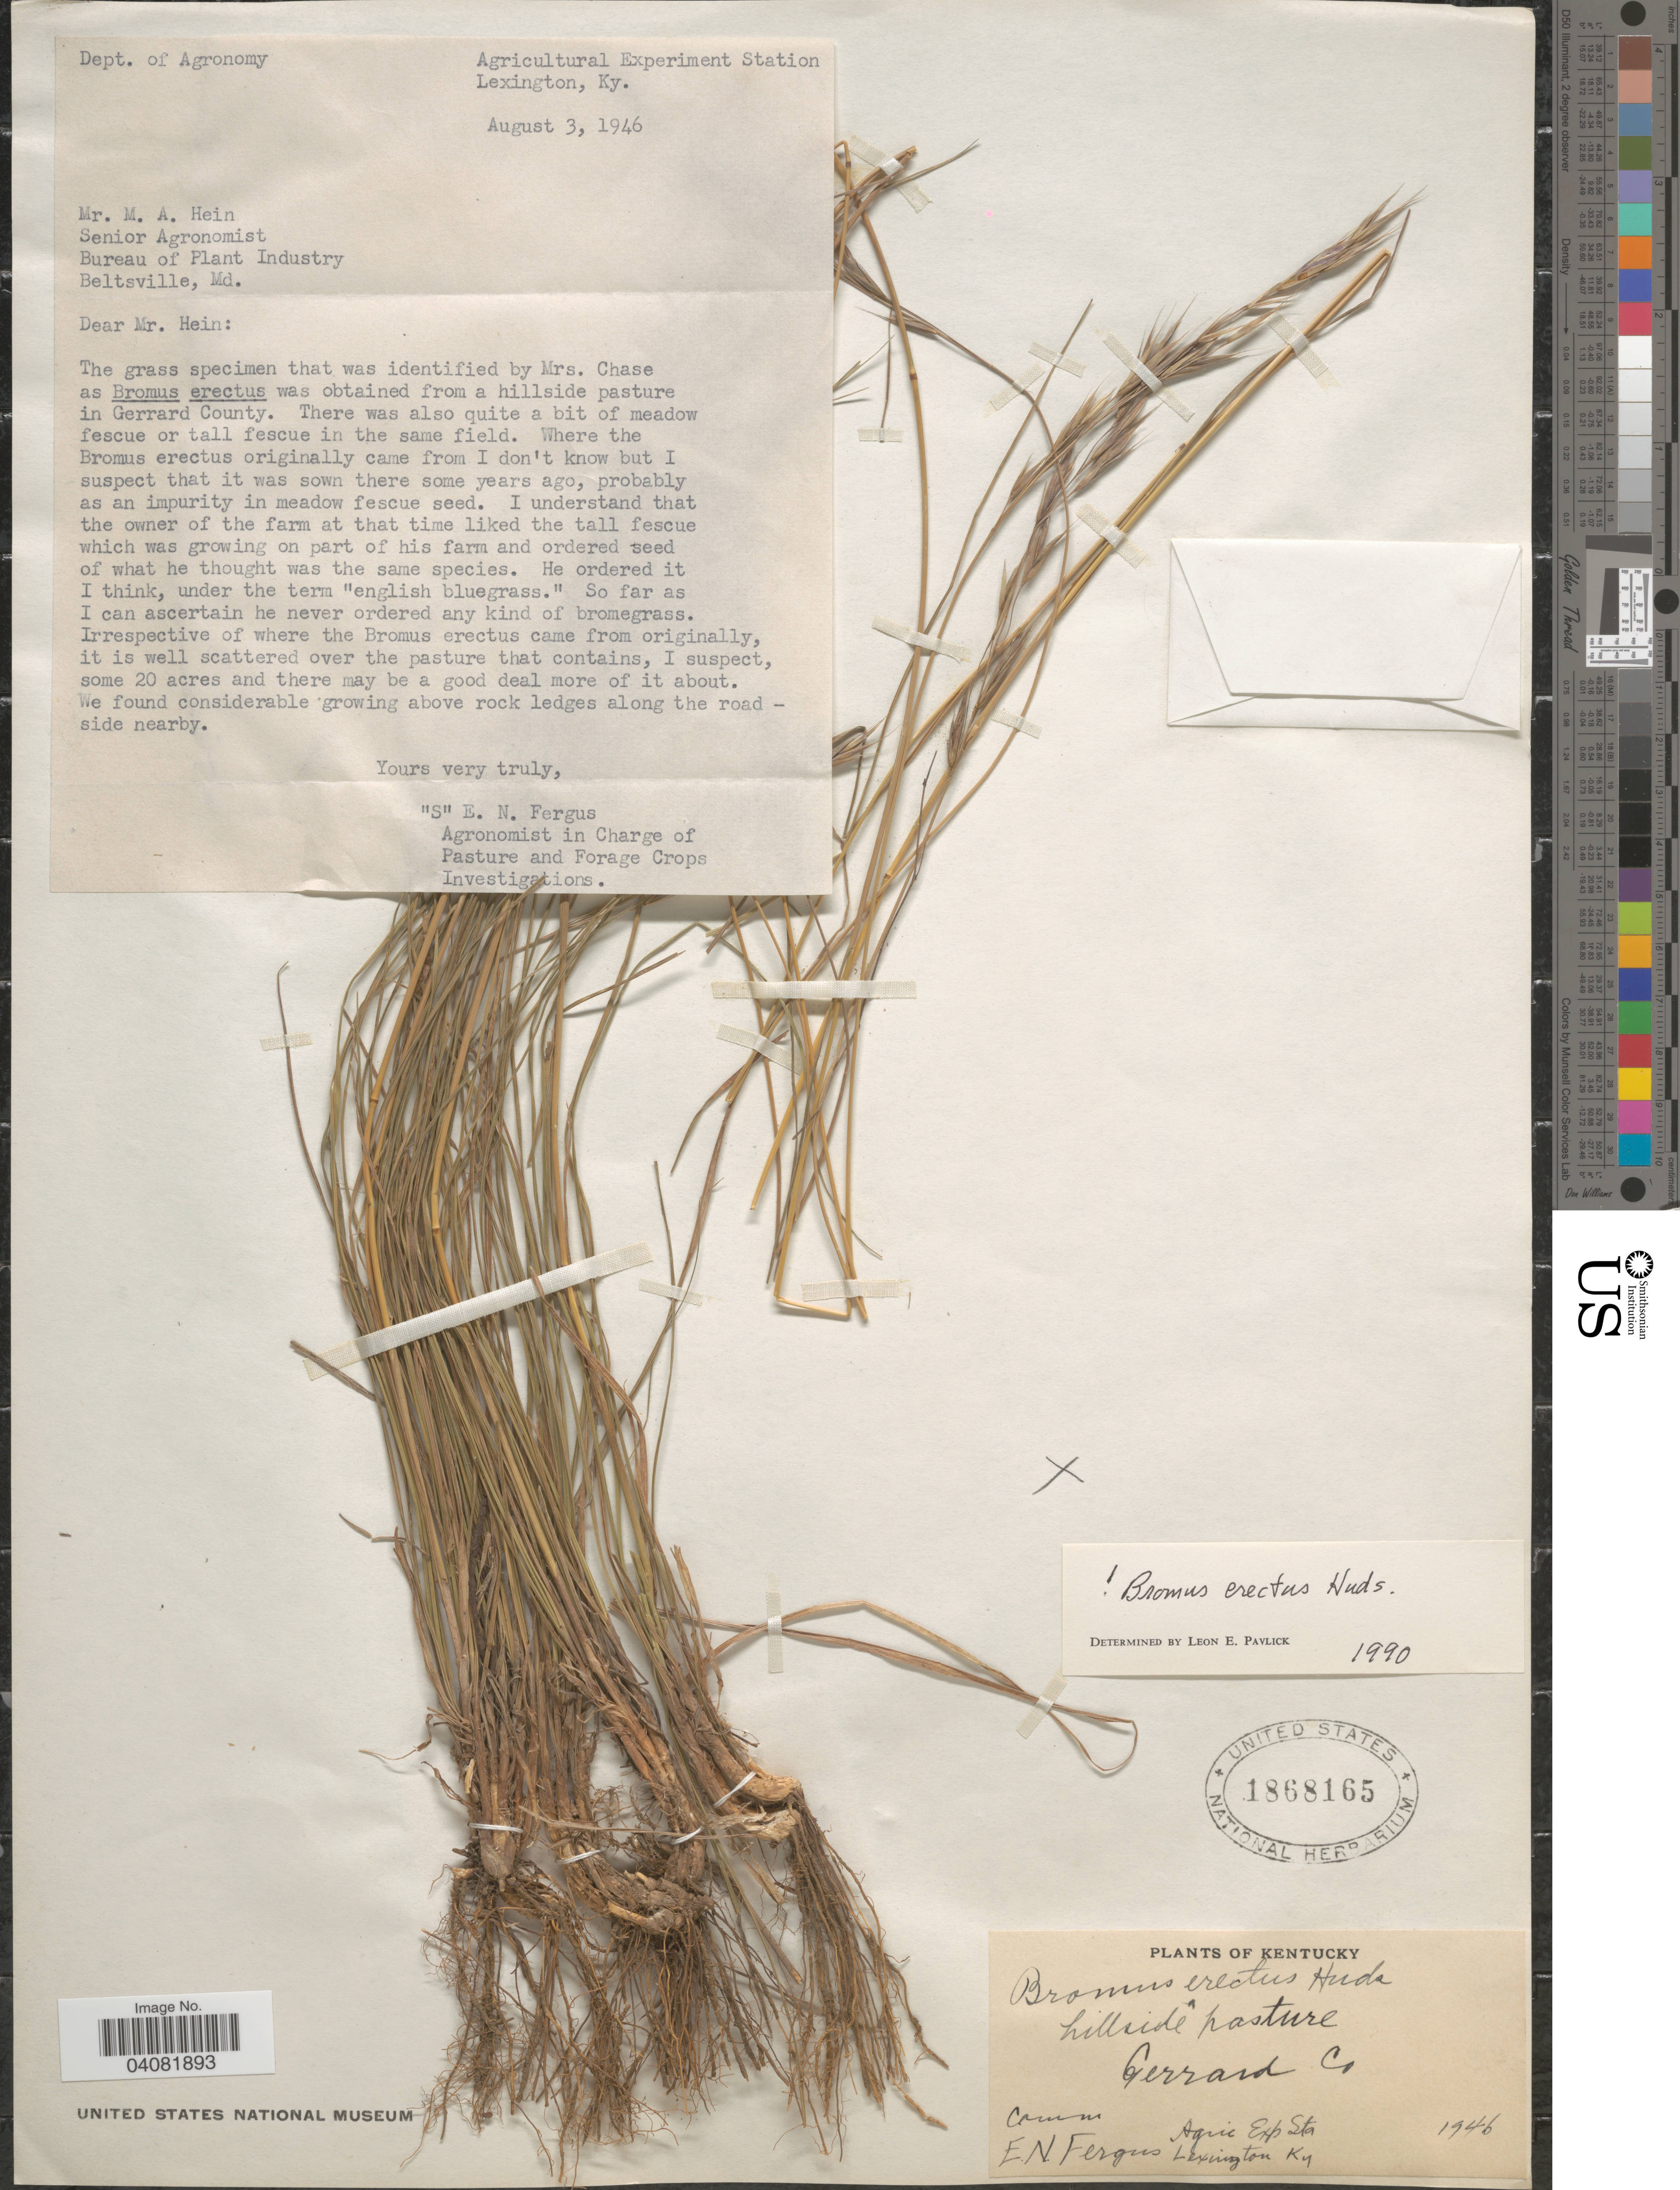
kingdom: Plantae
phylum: Tracheophyta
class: Liliopsida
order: Poales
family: Poaceae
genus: Bromus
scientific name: Bromus erectus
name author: Huds.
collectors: E. Fergus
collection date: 1946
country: United States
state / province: Kentucky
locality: Hillside pasture. Gerrard Co. Agric Exp Sta. Lexington.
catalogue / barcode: US 1868165